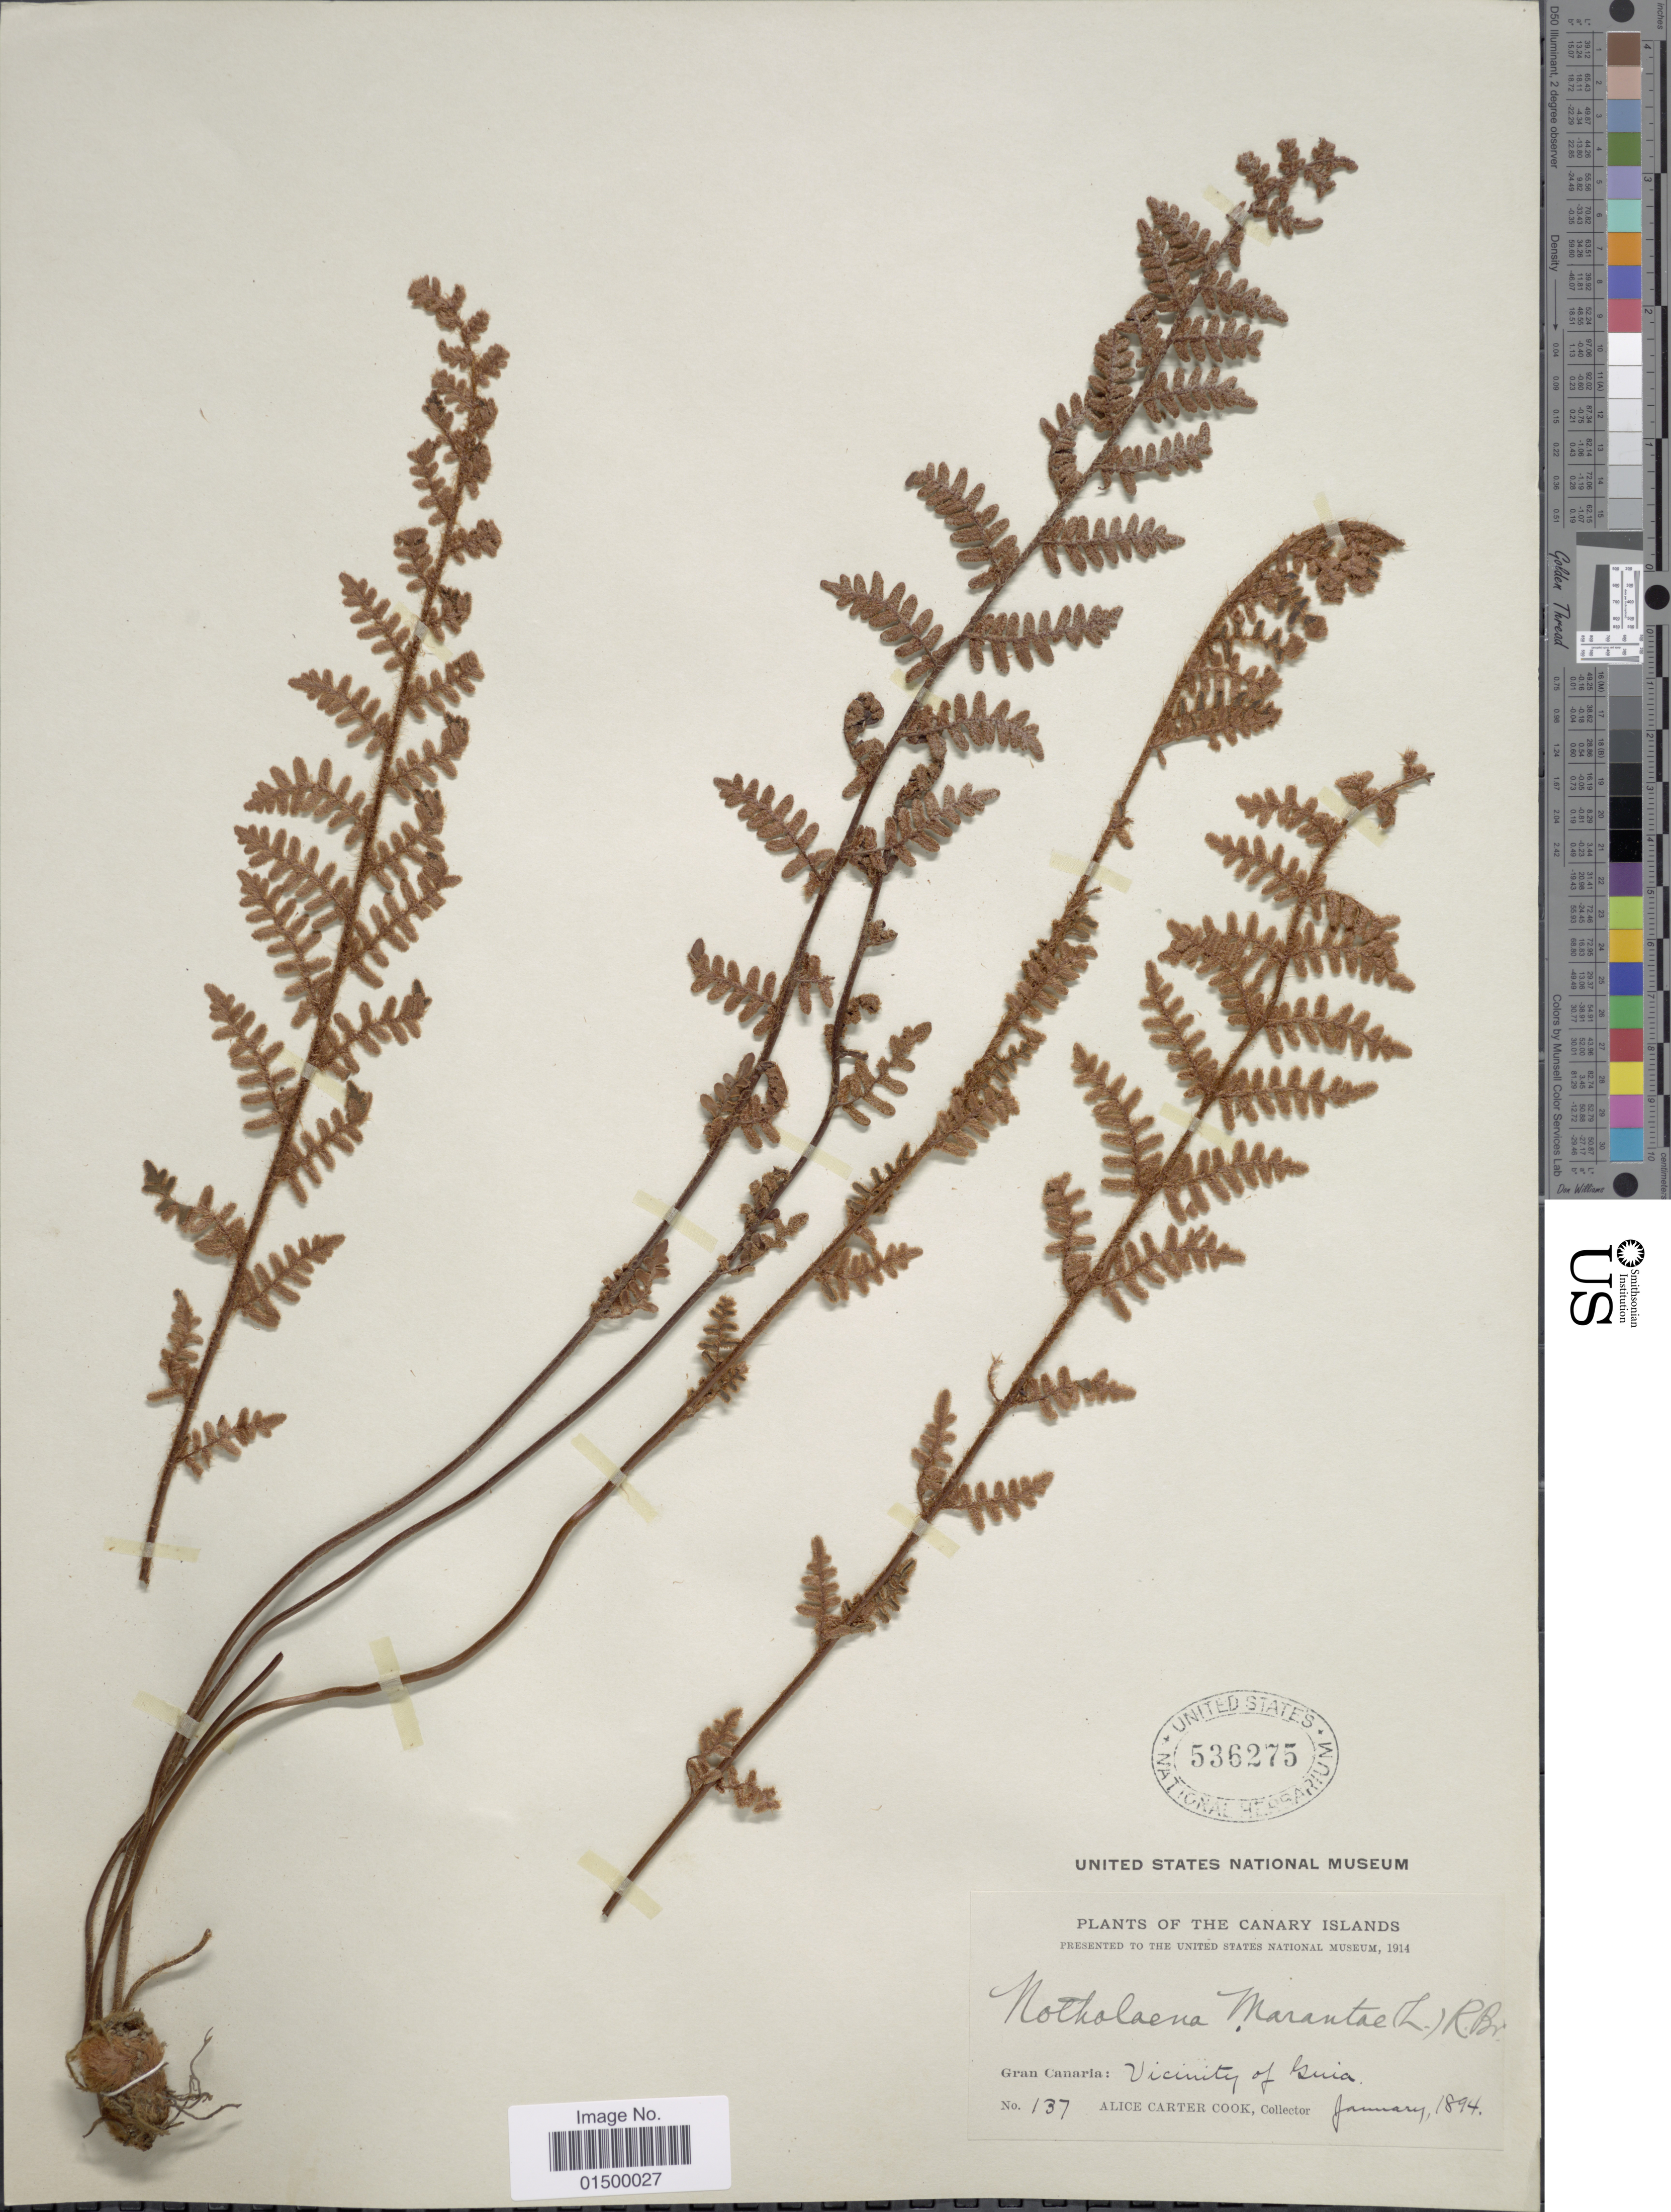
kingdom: Plantae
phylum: Tracheophyta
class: Polypodiopsida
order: Polypodiales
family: Pteridaceae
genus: Cheilanthes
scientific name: Cheilanthes marantae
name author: Domin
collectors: Alice C. Cook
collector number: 137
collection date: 1894-01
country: Spain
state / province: Canarias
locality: Gran Canraia: Vicinity of Guia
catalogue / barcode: US 536275